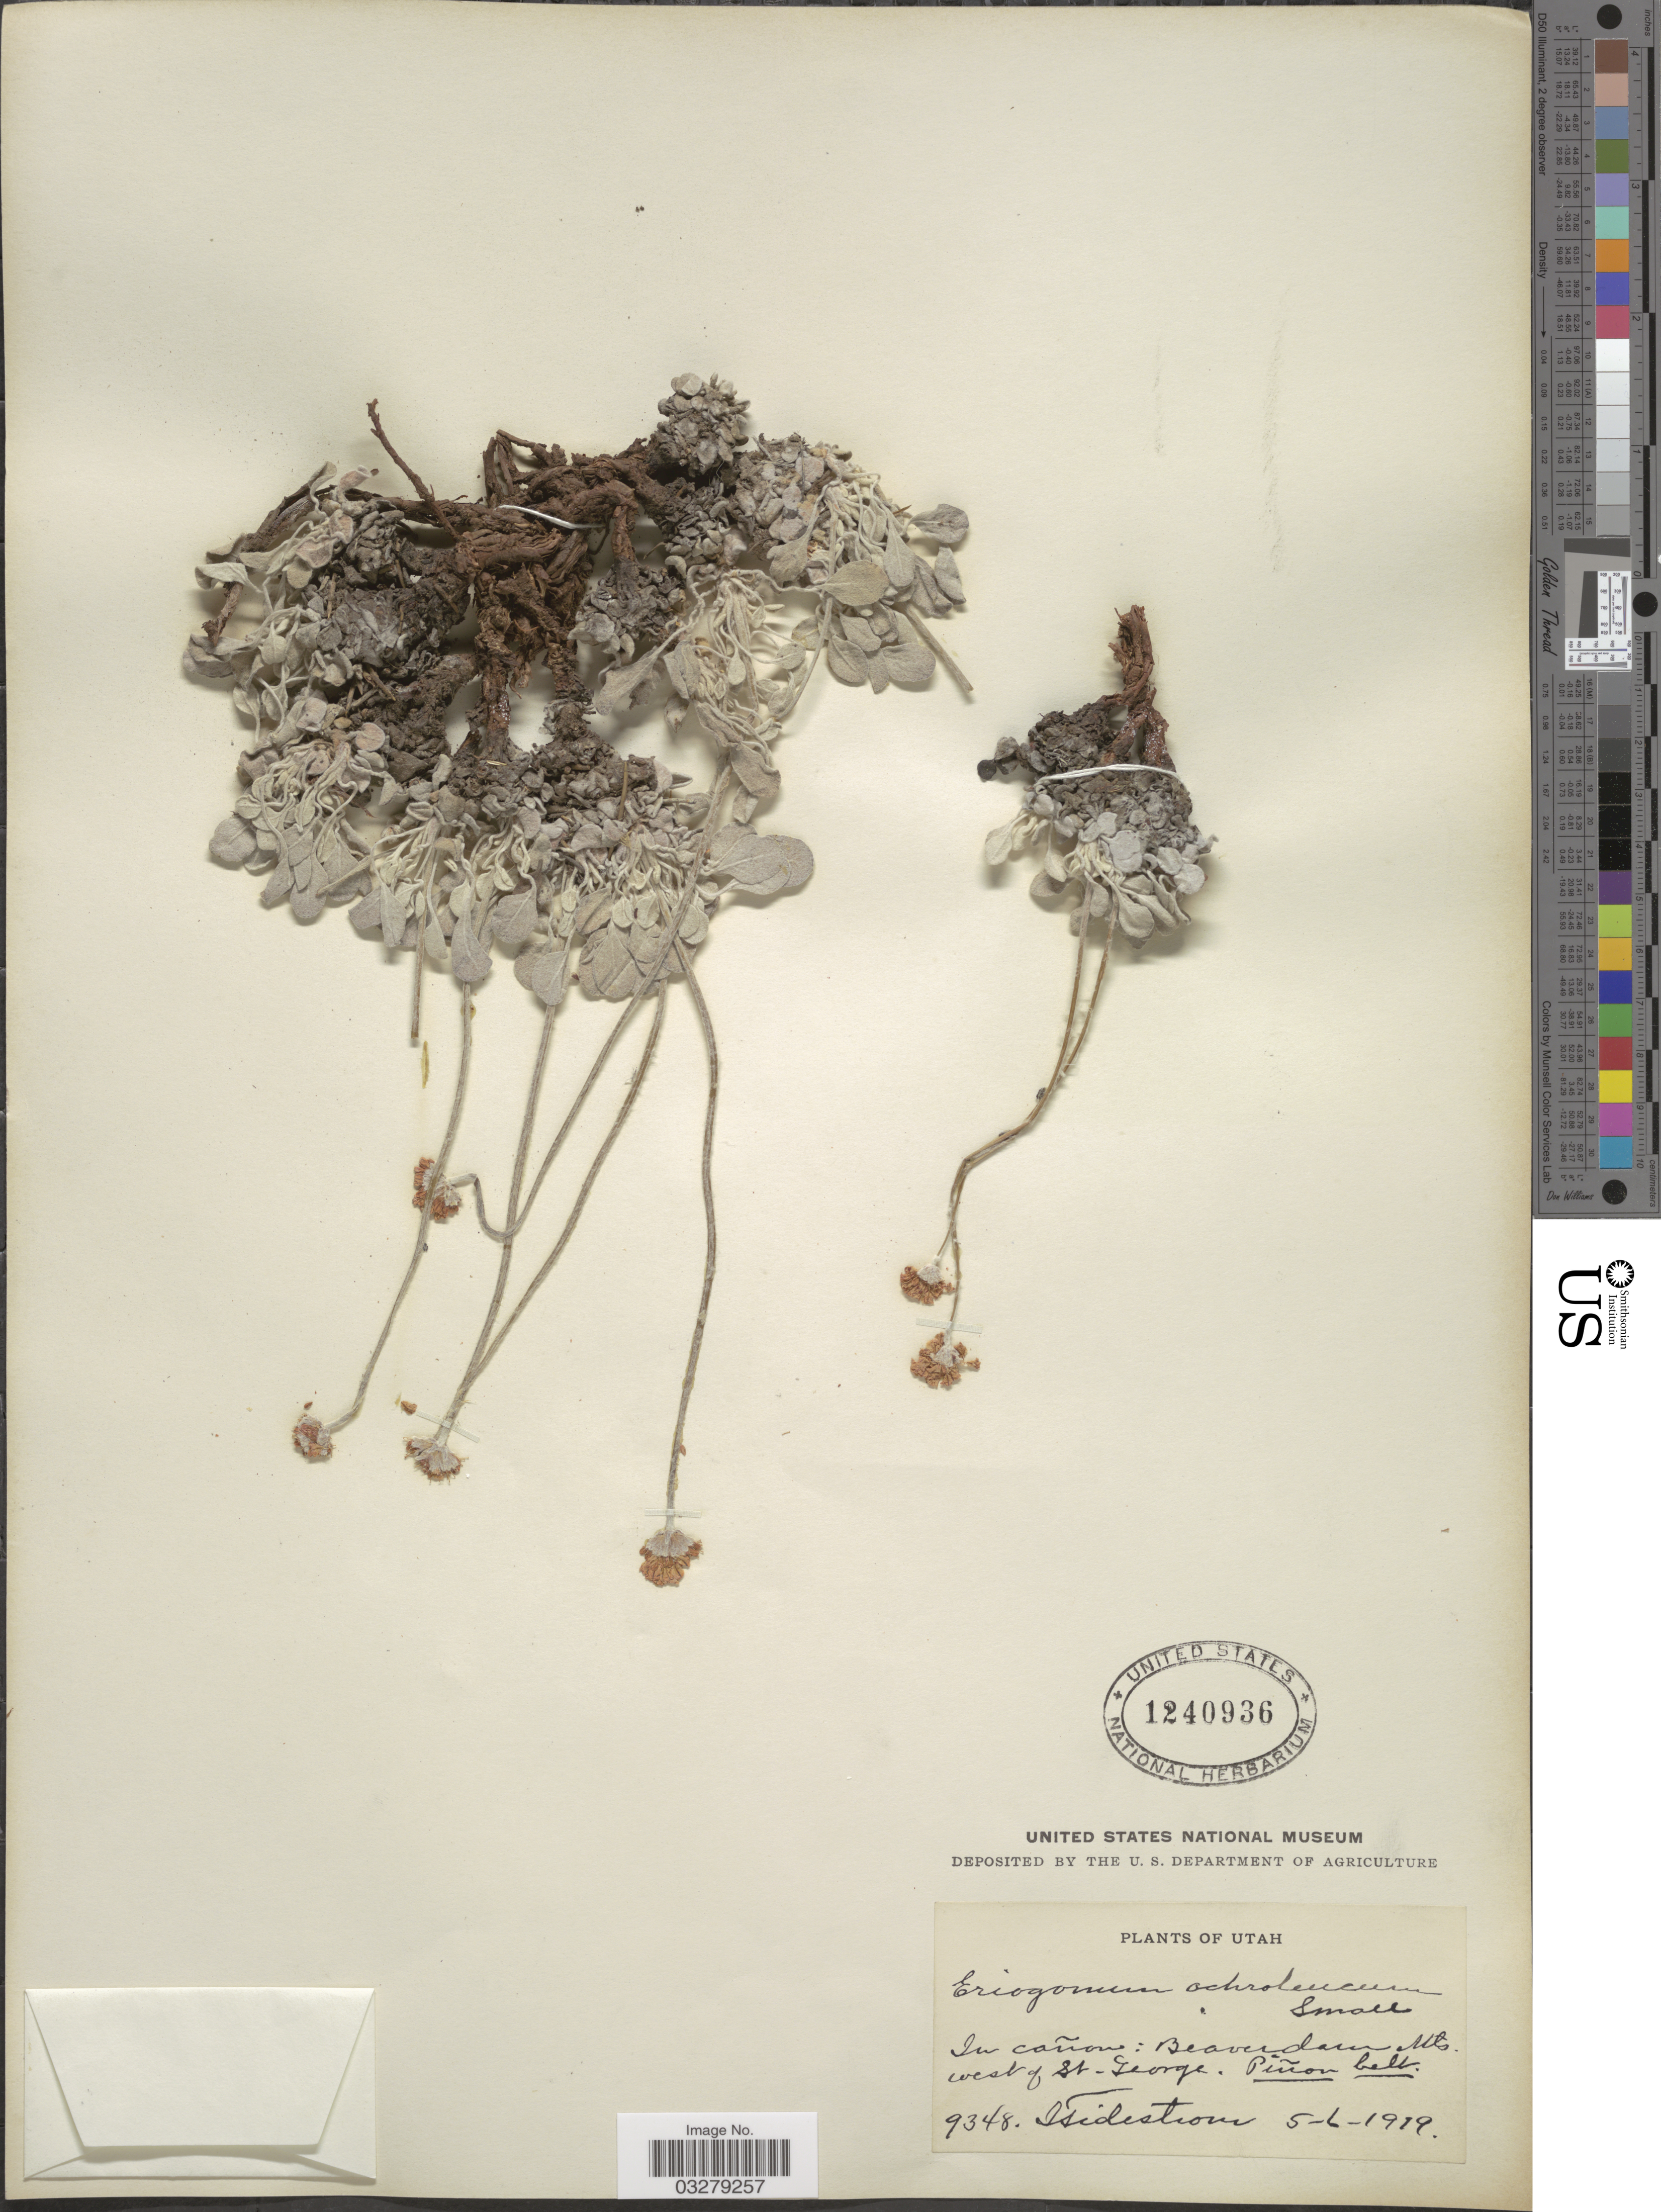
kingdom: Plantae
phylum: Tracheophyta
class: Magnoliopsida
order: Caryophyllales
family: Polygonaceae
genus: Eriogonum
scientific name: Eriogonum ovalifolium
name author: Nutt.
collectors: I. F. Tidestrom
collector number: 9348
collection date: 1919-05-06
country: United States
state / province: Utah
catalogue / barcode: US 1240936